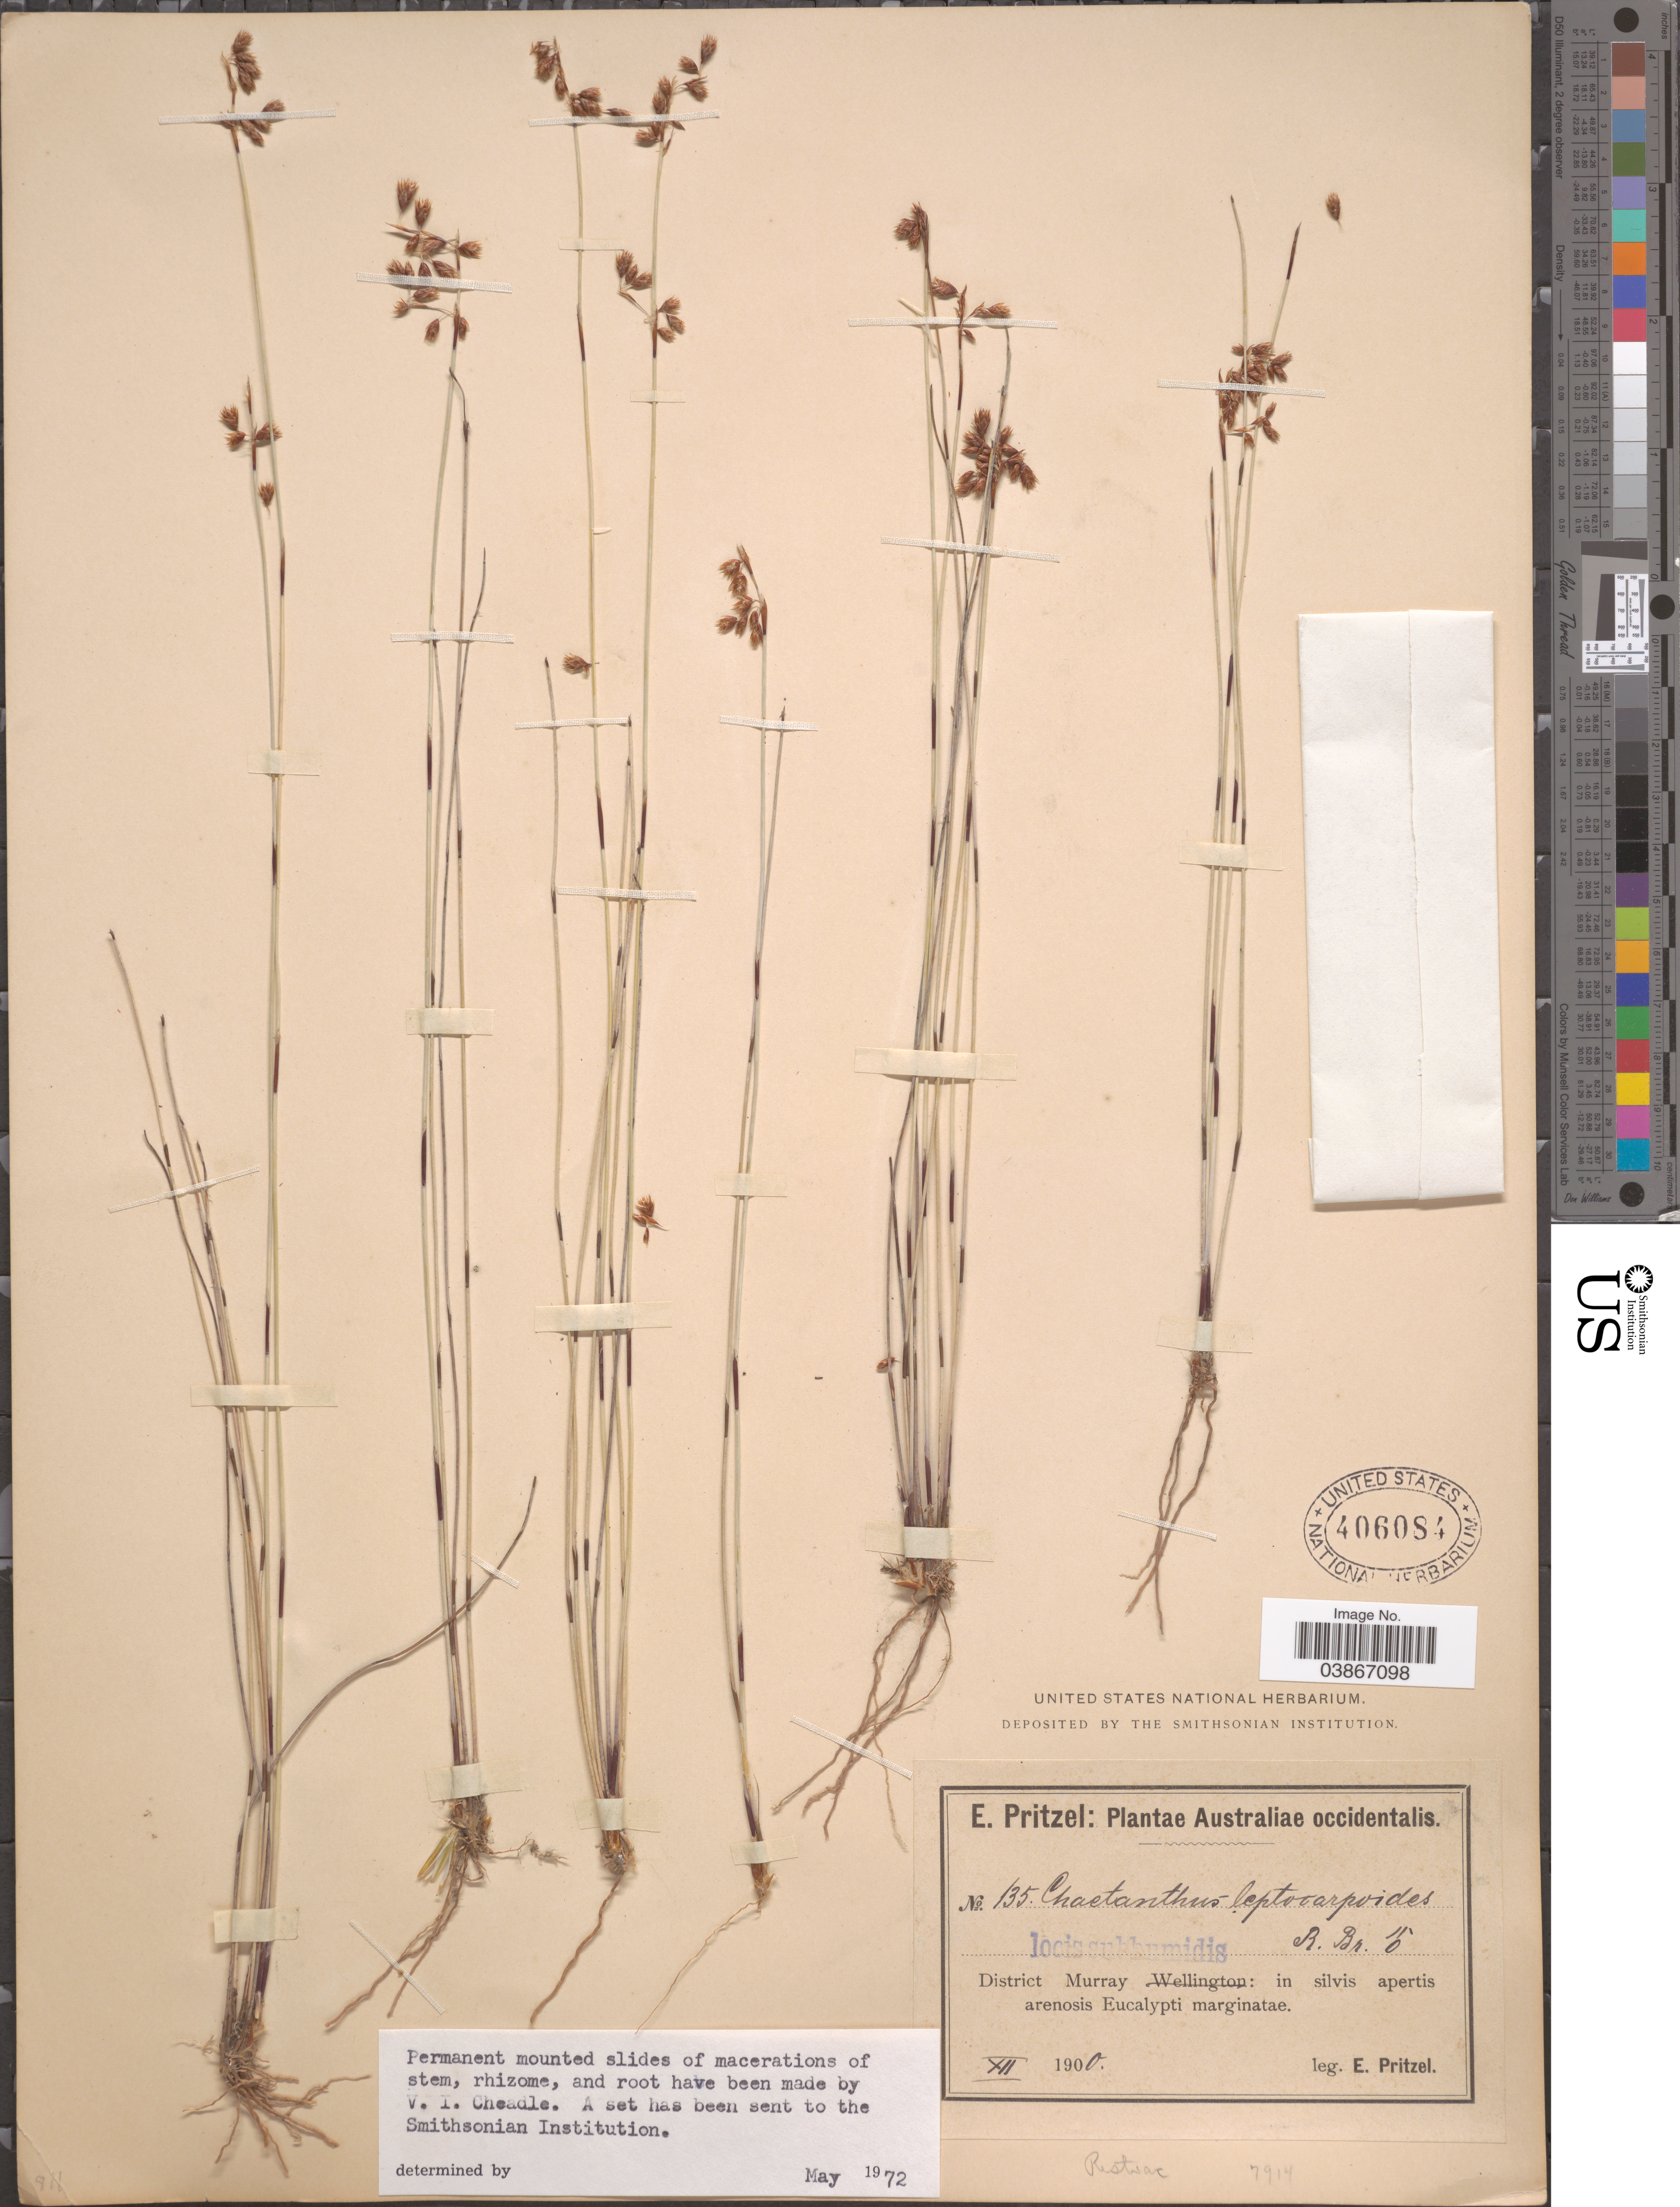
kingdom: Plantae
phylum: Tracheophyta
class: Liliopsida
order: Poales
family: Restionaceae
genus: Chaetanthus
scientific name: Chaetanthus leptocarpoides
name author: R. Br.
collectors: E. G. Pritzel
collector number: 135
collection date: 1900-12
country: Australia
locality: Australiae occidentalis. District Murray: in silvis apertis arenosis Eucalypti marginatae.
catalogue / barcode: US 406084